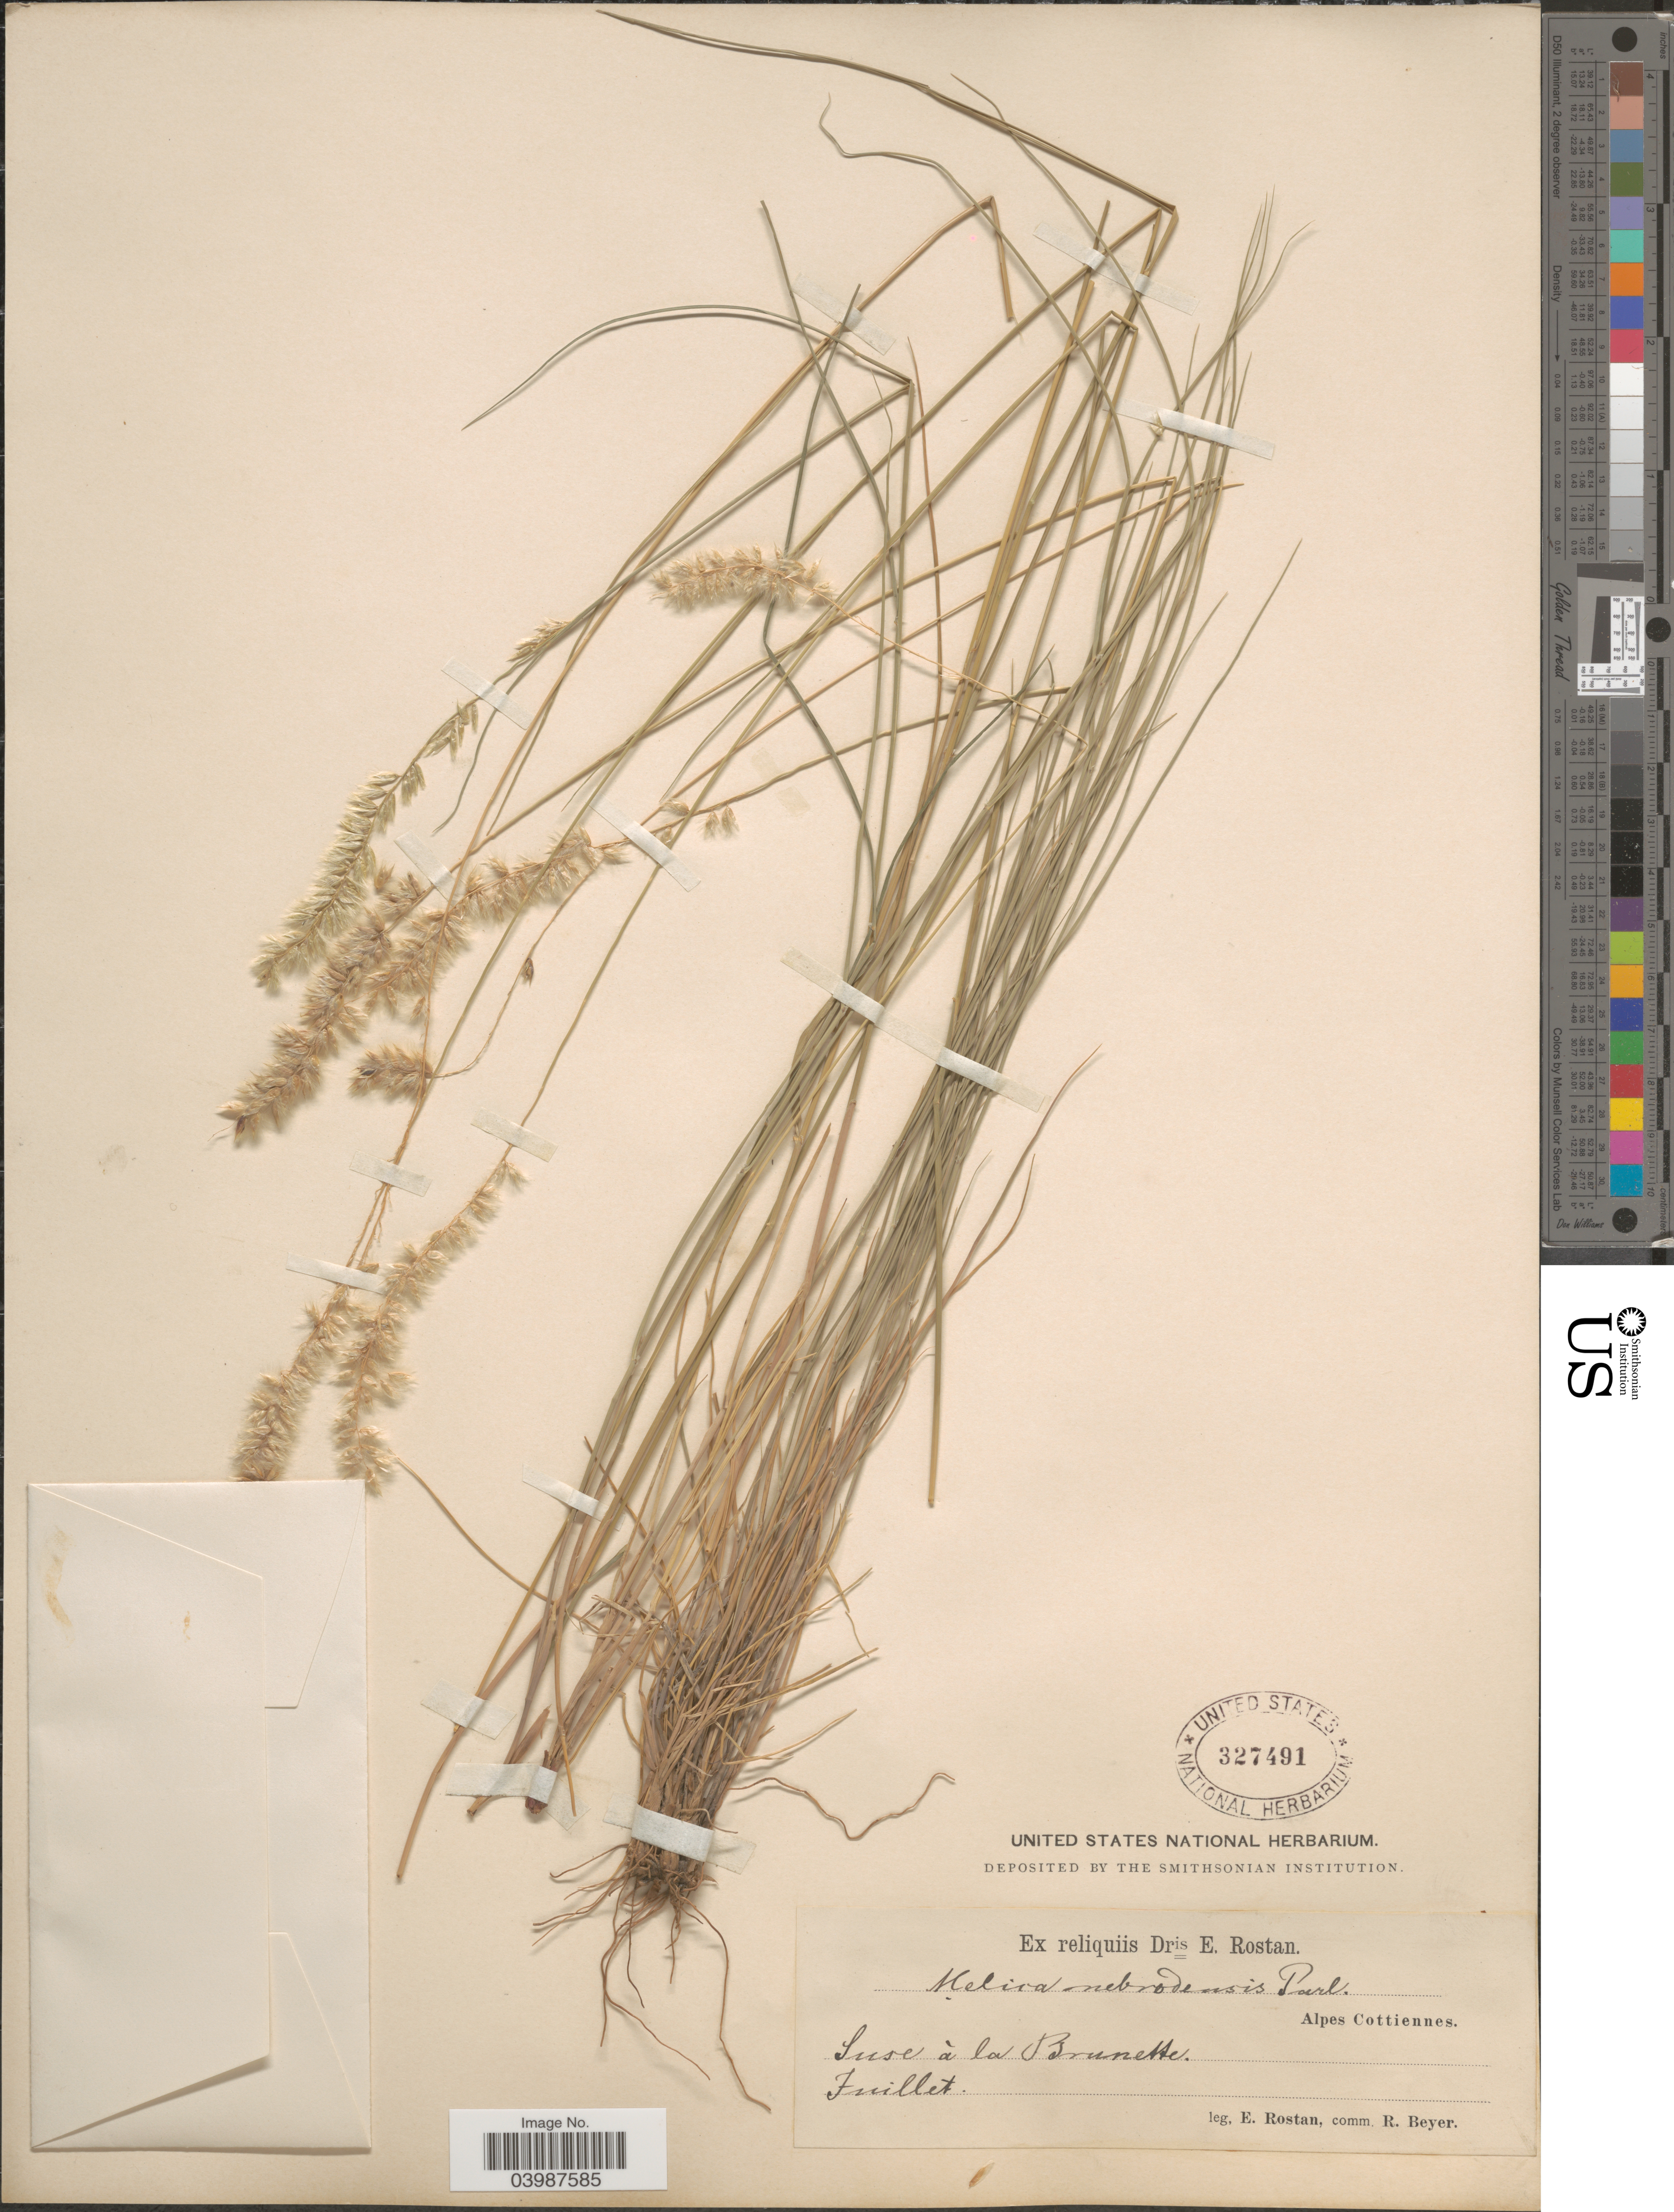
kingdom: Plantae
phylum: Tracheophyta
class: Liliopsida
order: Poales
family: Poaceae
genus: Melica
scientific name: Melica ciliata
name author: L.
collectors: E. Rostan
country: Italy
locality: Alpes Cottiennes. Suse à Brunette.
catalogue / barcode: US 327491